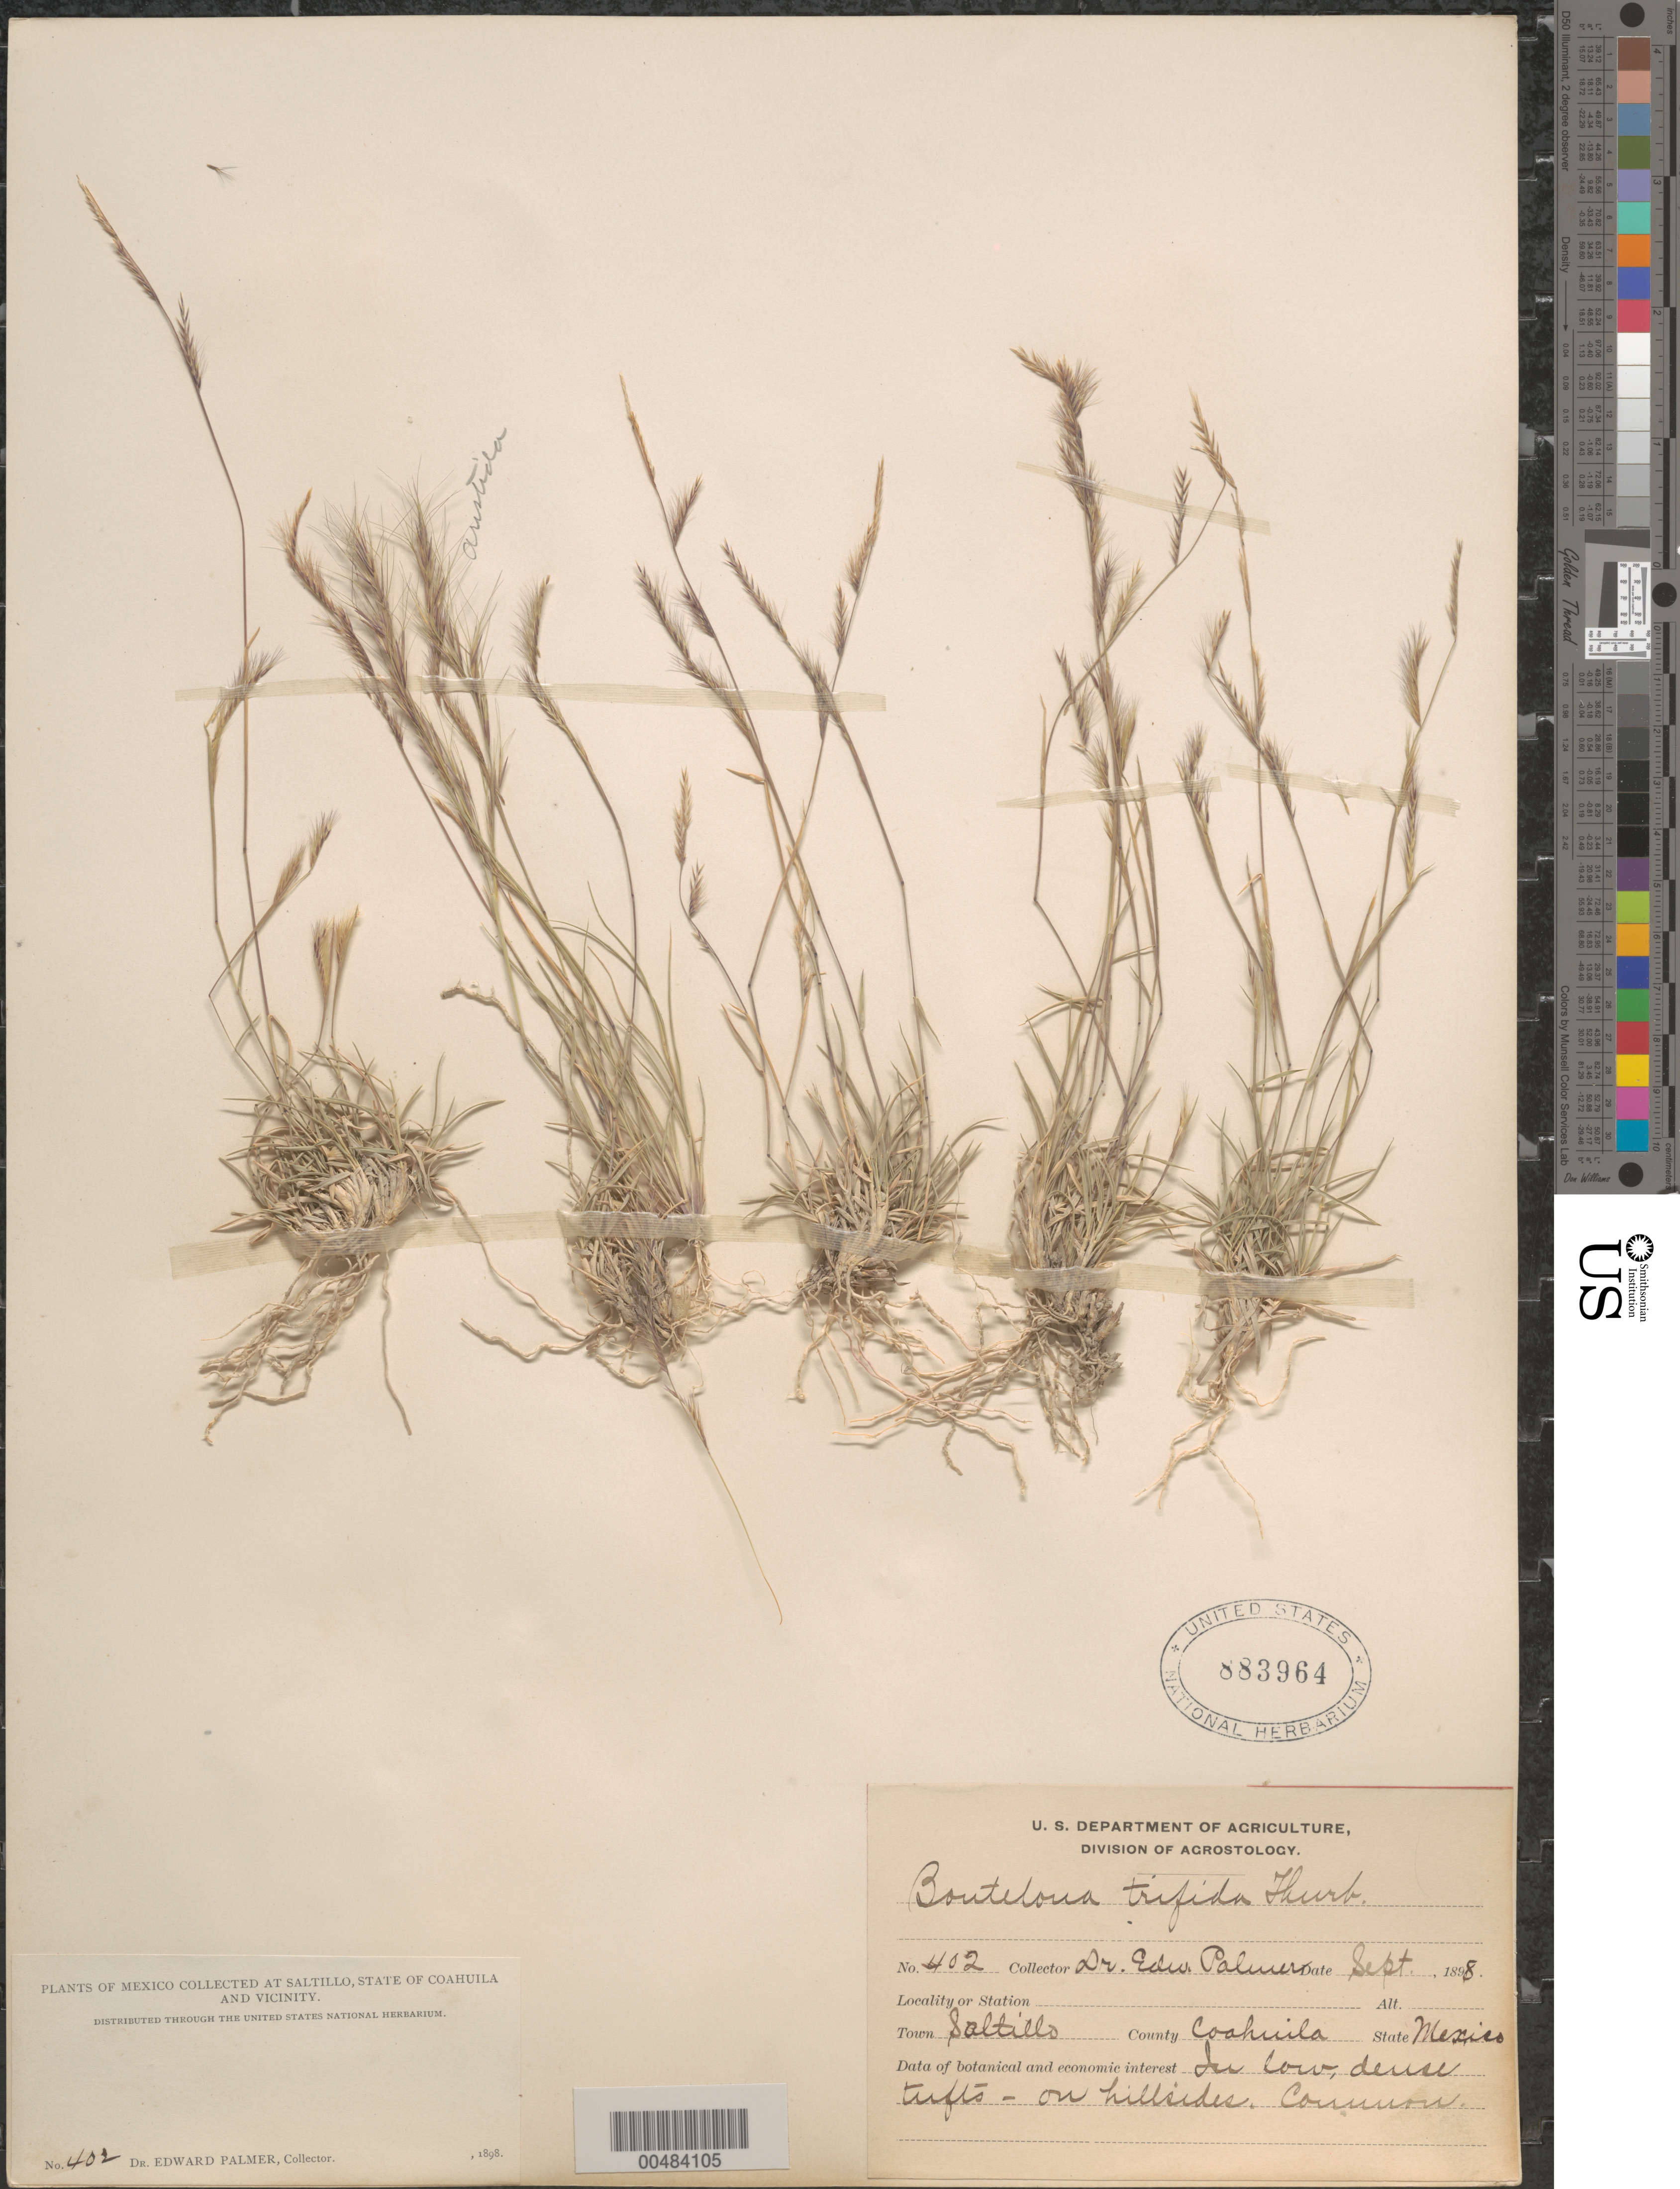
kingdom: Plantae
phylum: Tracheophyta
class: Liliopsida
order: Poales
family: Poaceae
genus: Bouteloua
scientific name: Bouteloua trifida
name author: Thurb.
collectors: E. Palmer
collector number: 402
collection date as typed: Sep 1898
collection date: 1898-09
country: Mexico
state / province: Coahuila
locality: Saltillo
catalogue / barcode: US 883964